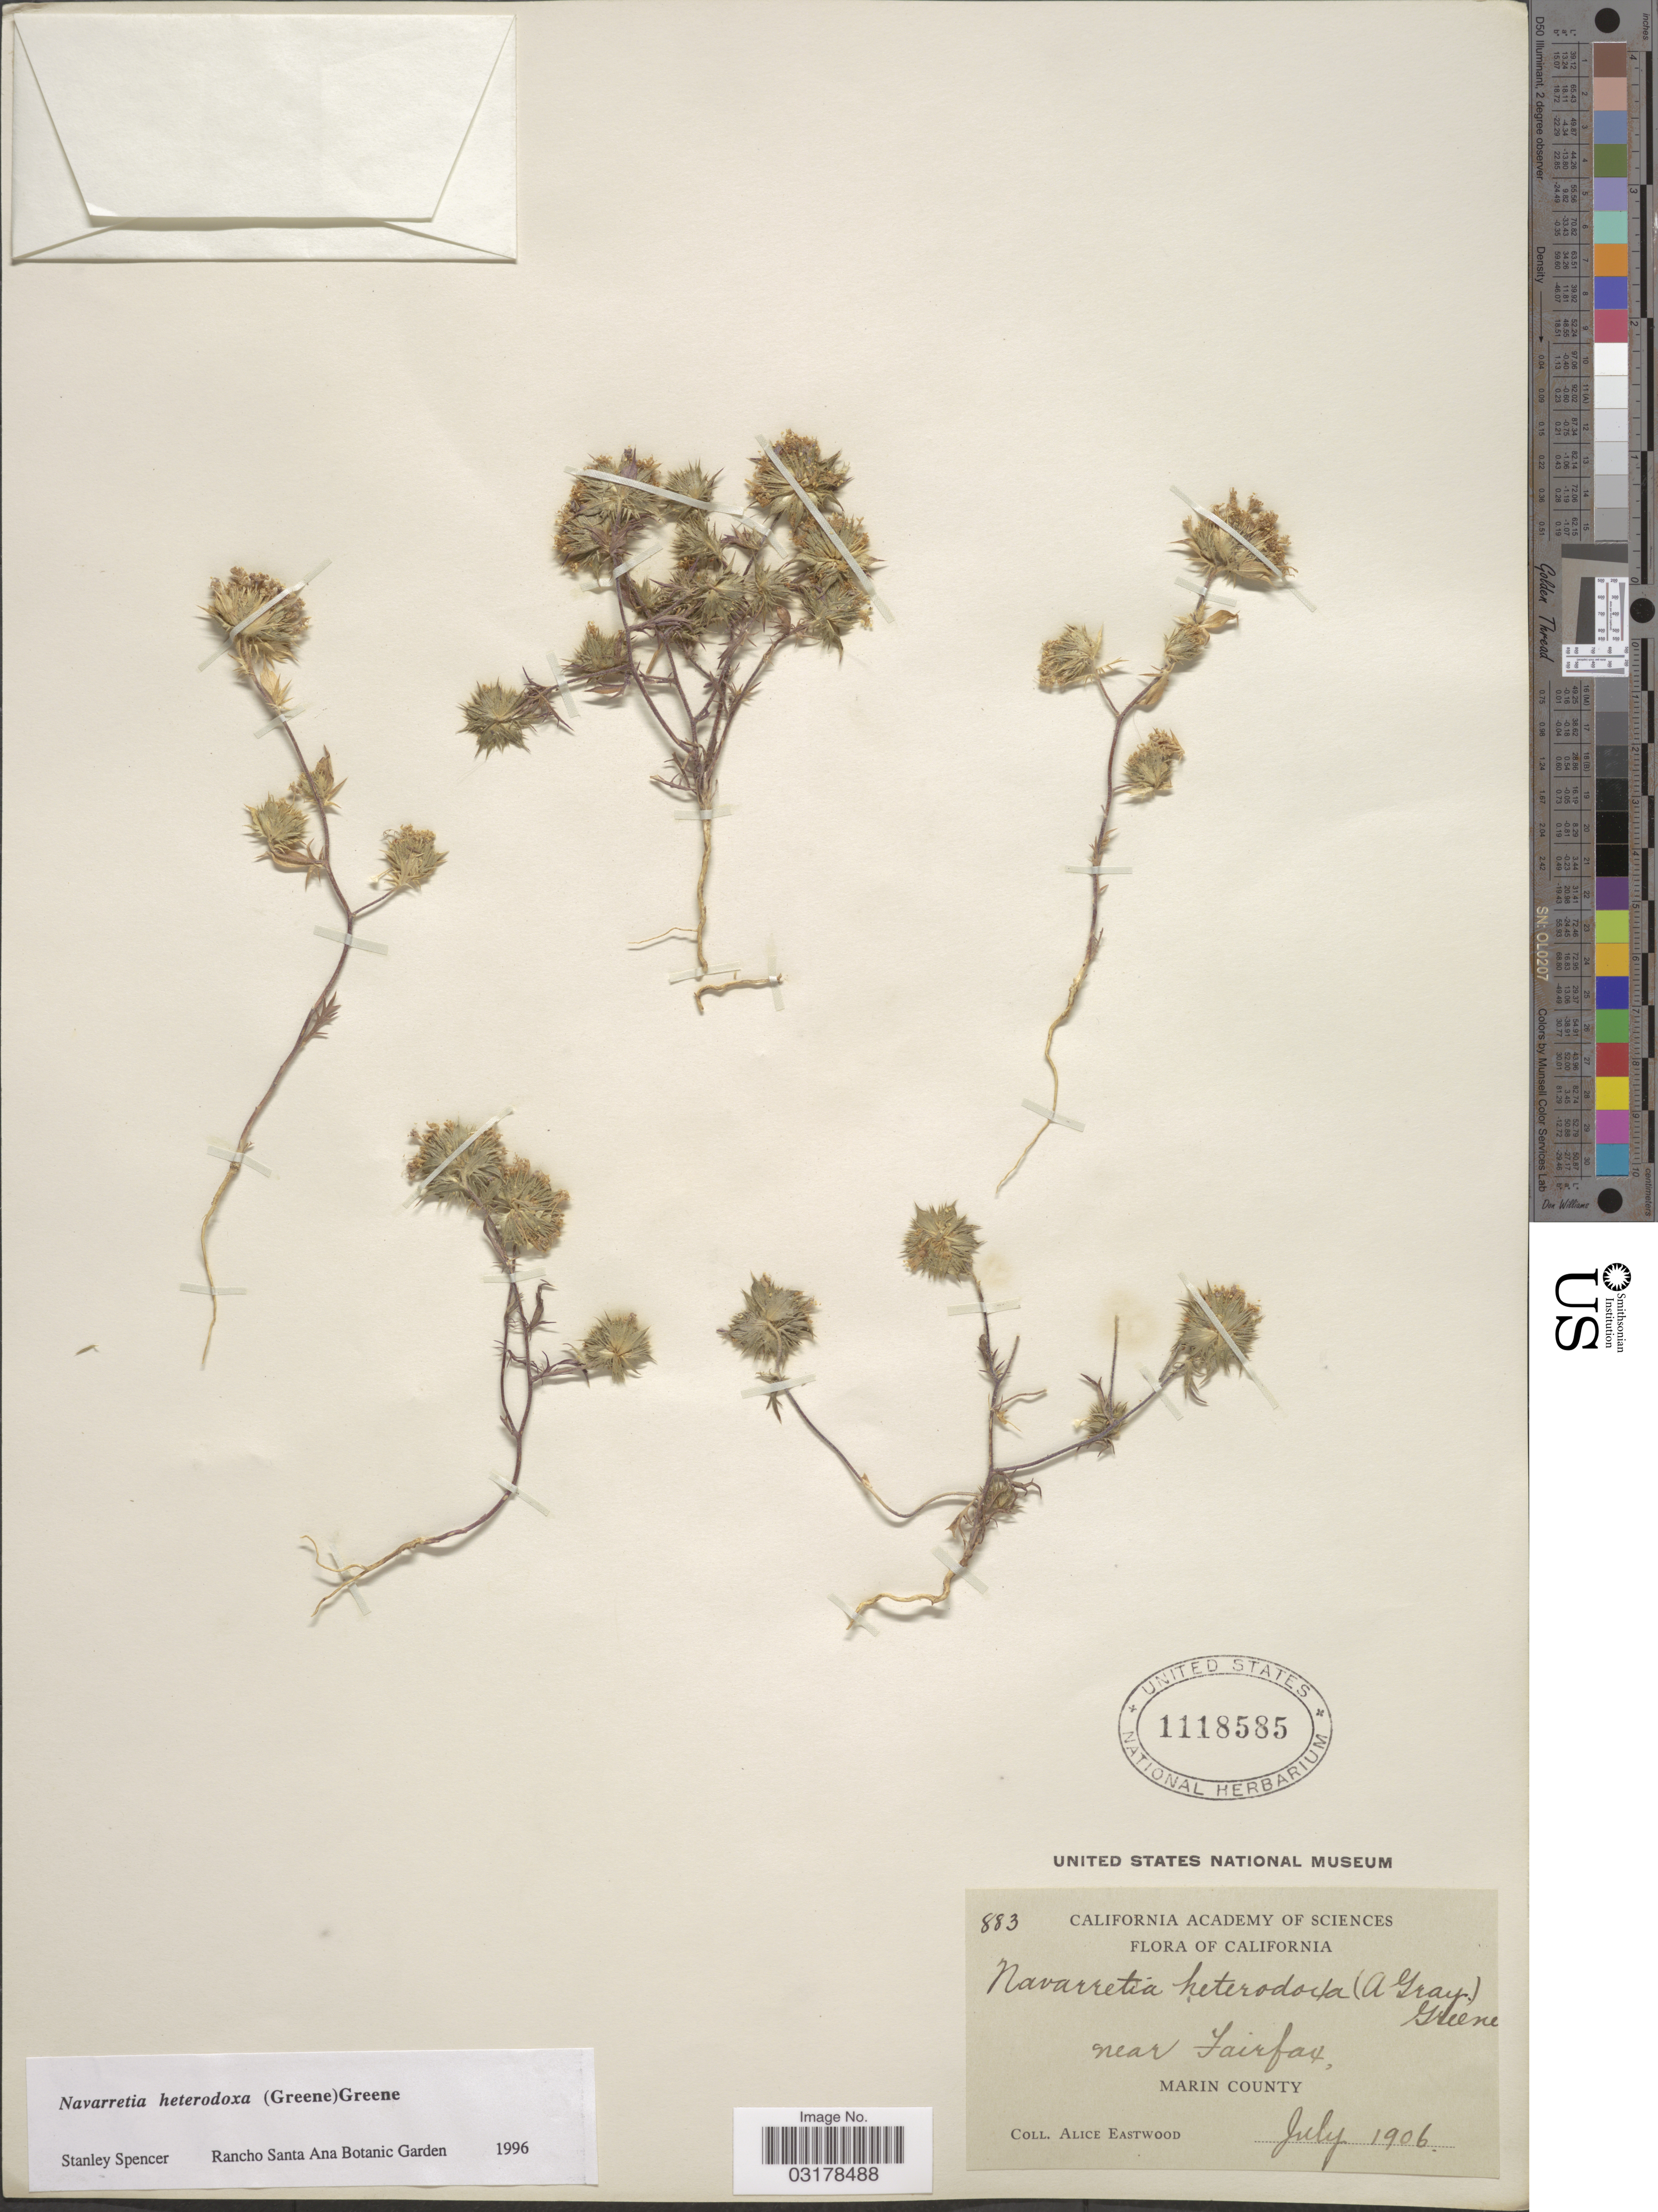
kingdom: Plantae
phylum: Tracheophyta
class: Magnoliopsida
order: Ericales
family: Polemoniaceae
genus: Navarretia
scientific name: Navarretia heterodoxa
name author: (S.W. Greene) S.W. Greene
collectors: A. Eastwood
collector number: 883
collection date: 1906-07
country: United States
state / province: California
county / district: Marin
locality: Near Fairfax, Marin County.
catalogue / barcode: US 1118585